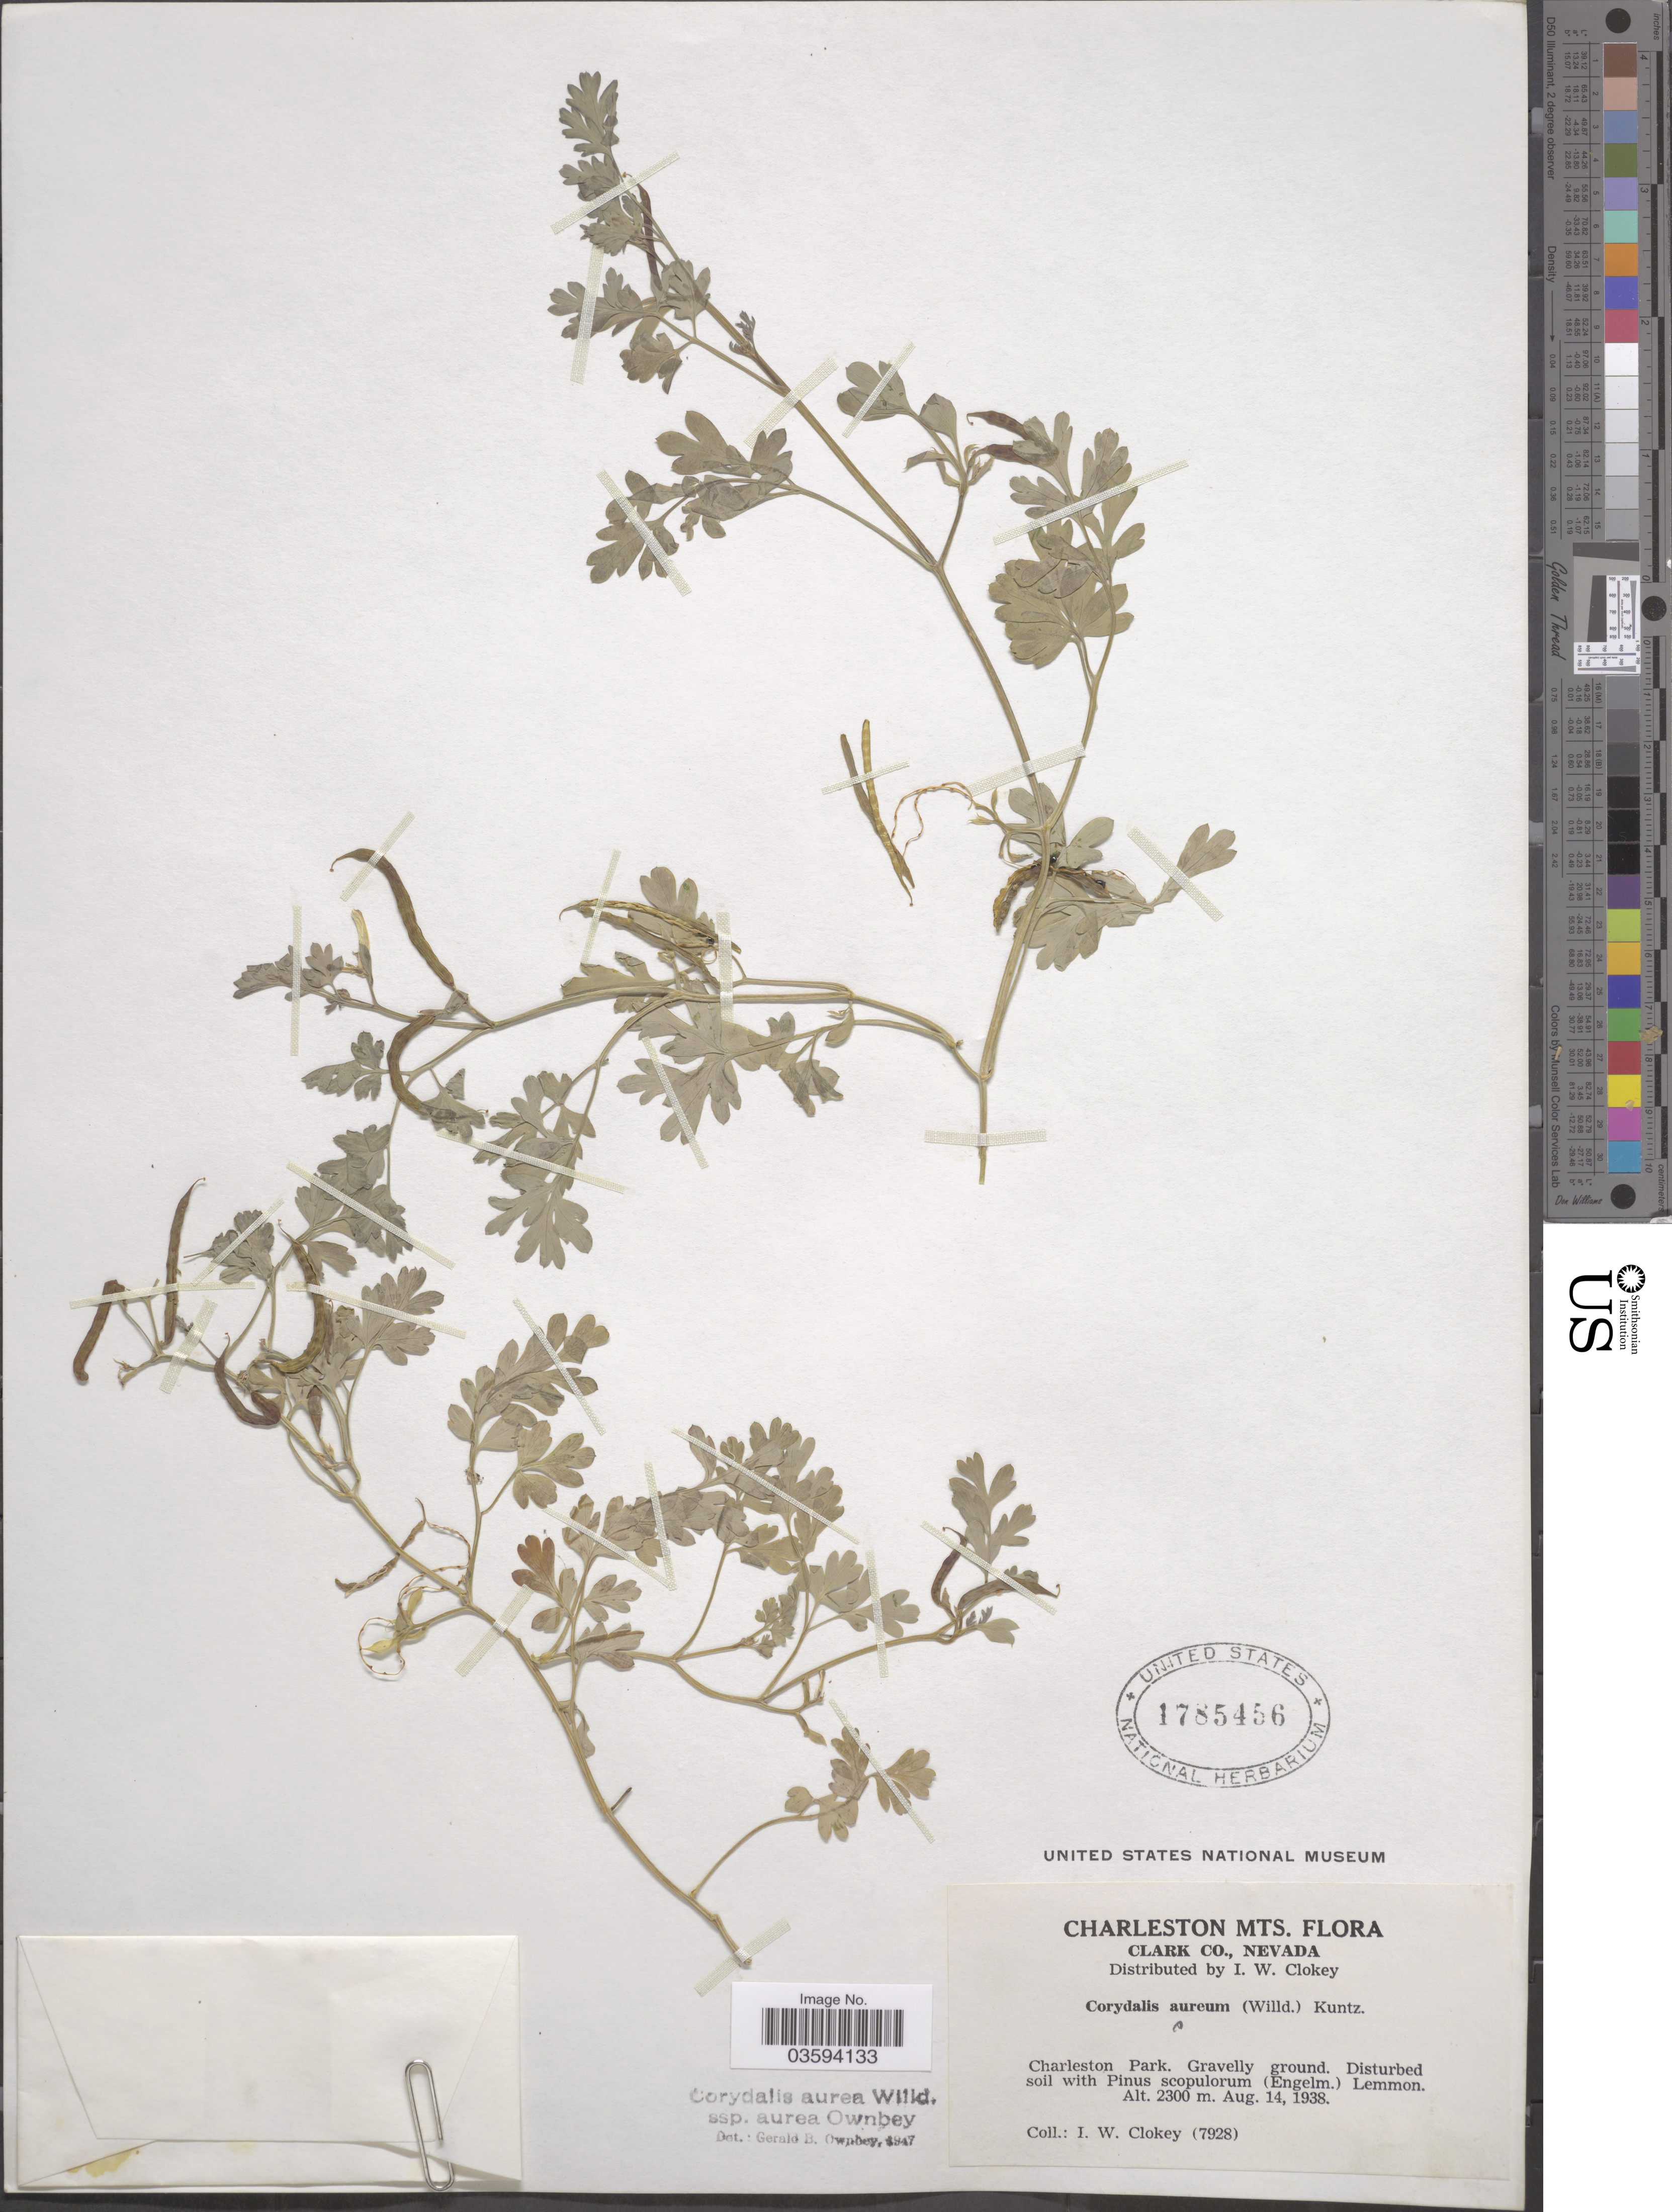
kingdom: Plantae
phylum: Tracheophyta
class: Magnoliopsida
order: Ranunculales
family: Papaveraceae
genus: Corydalis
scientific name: Corydalis aurea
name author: Willd.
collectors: I. W. Clokey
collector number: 7928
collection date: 1938-08-14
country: United States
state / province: Nevada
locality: Charleston Mts. Clark Co. Charleston Park.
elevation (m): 2300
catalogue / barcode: US 1785456